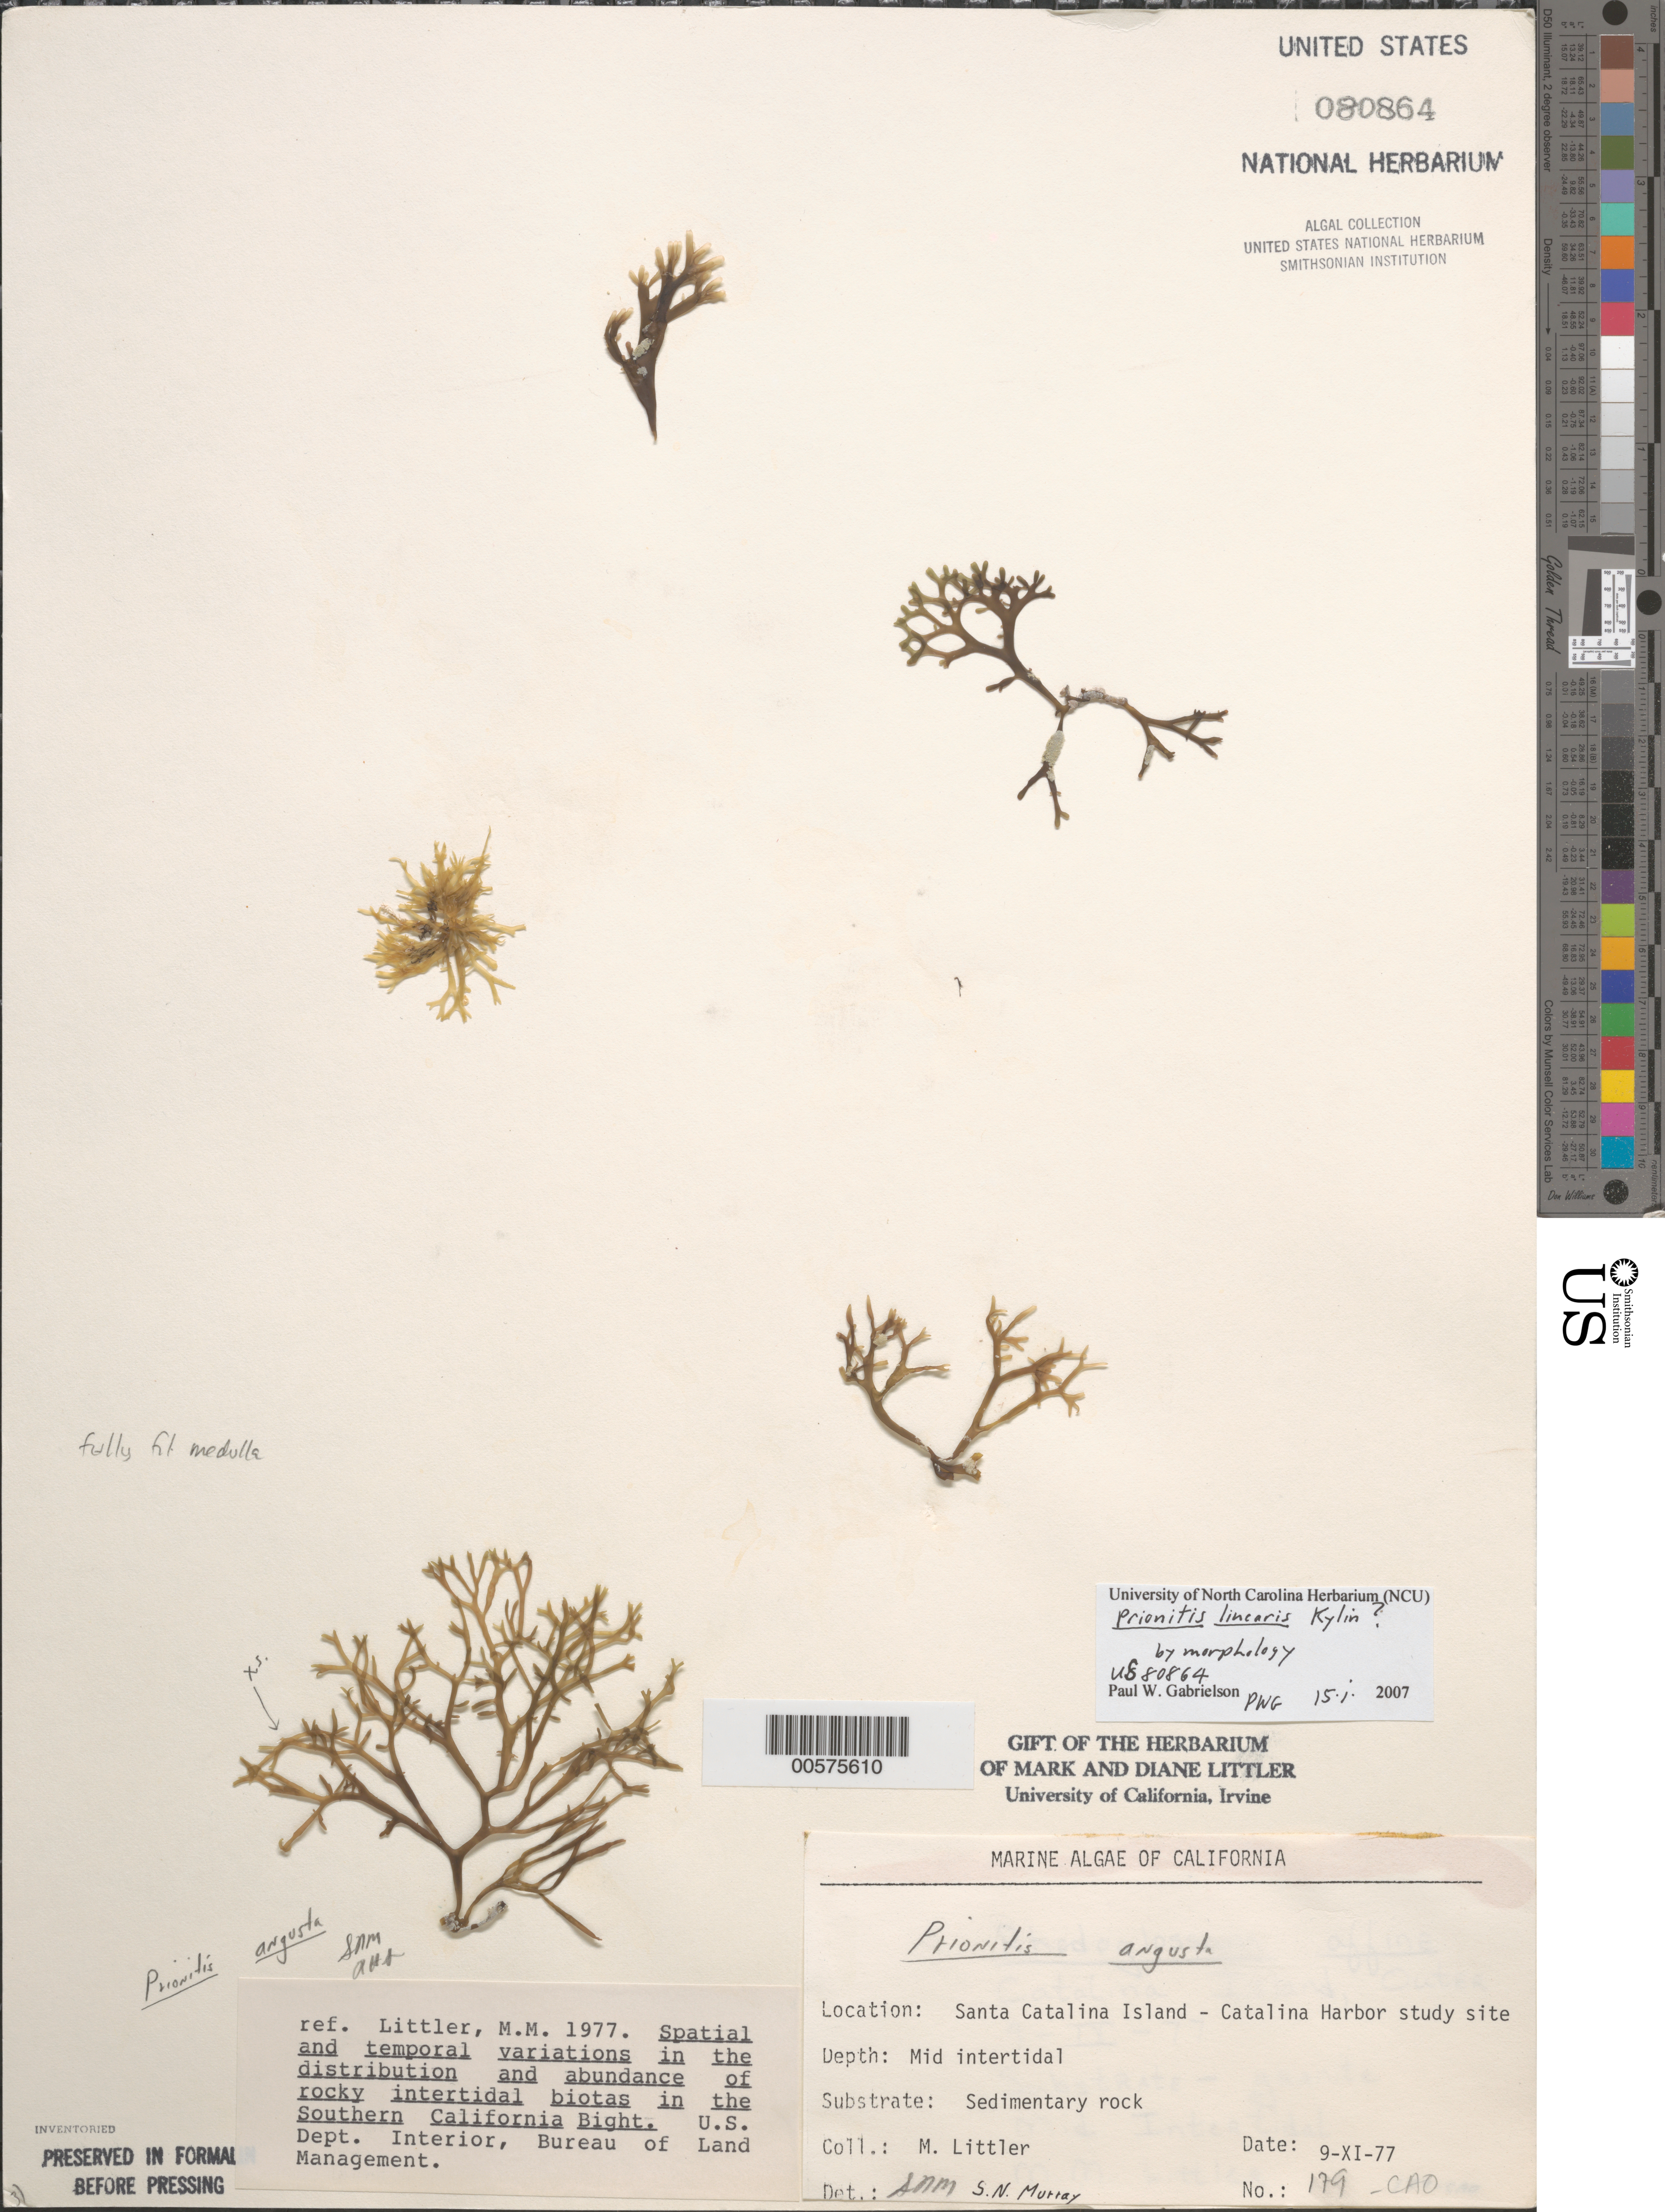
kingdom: Plantae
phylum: Rhodophyta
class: Florideophyceae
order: Cryptonemiales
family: Cryptonemiaceae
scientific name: Prionitis linearis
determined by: Gabrielson, P. W.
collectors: M. M. Littler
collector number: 179-CAO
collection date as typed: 09 Nov 1977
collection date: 1977-11-09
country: United States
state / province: California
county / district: Los Angeles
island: Santa Catalina Island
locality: West side of Catalina Harbor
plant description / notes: BLM-SOCALBIGHT Rocky Intertidal Survey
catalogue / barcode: US 80864